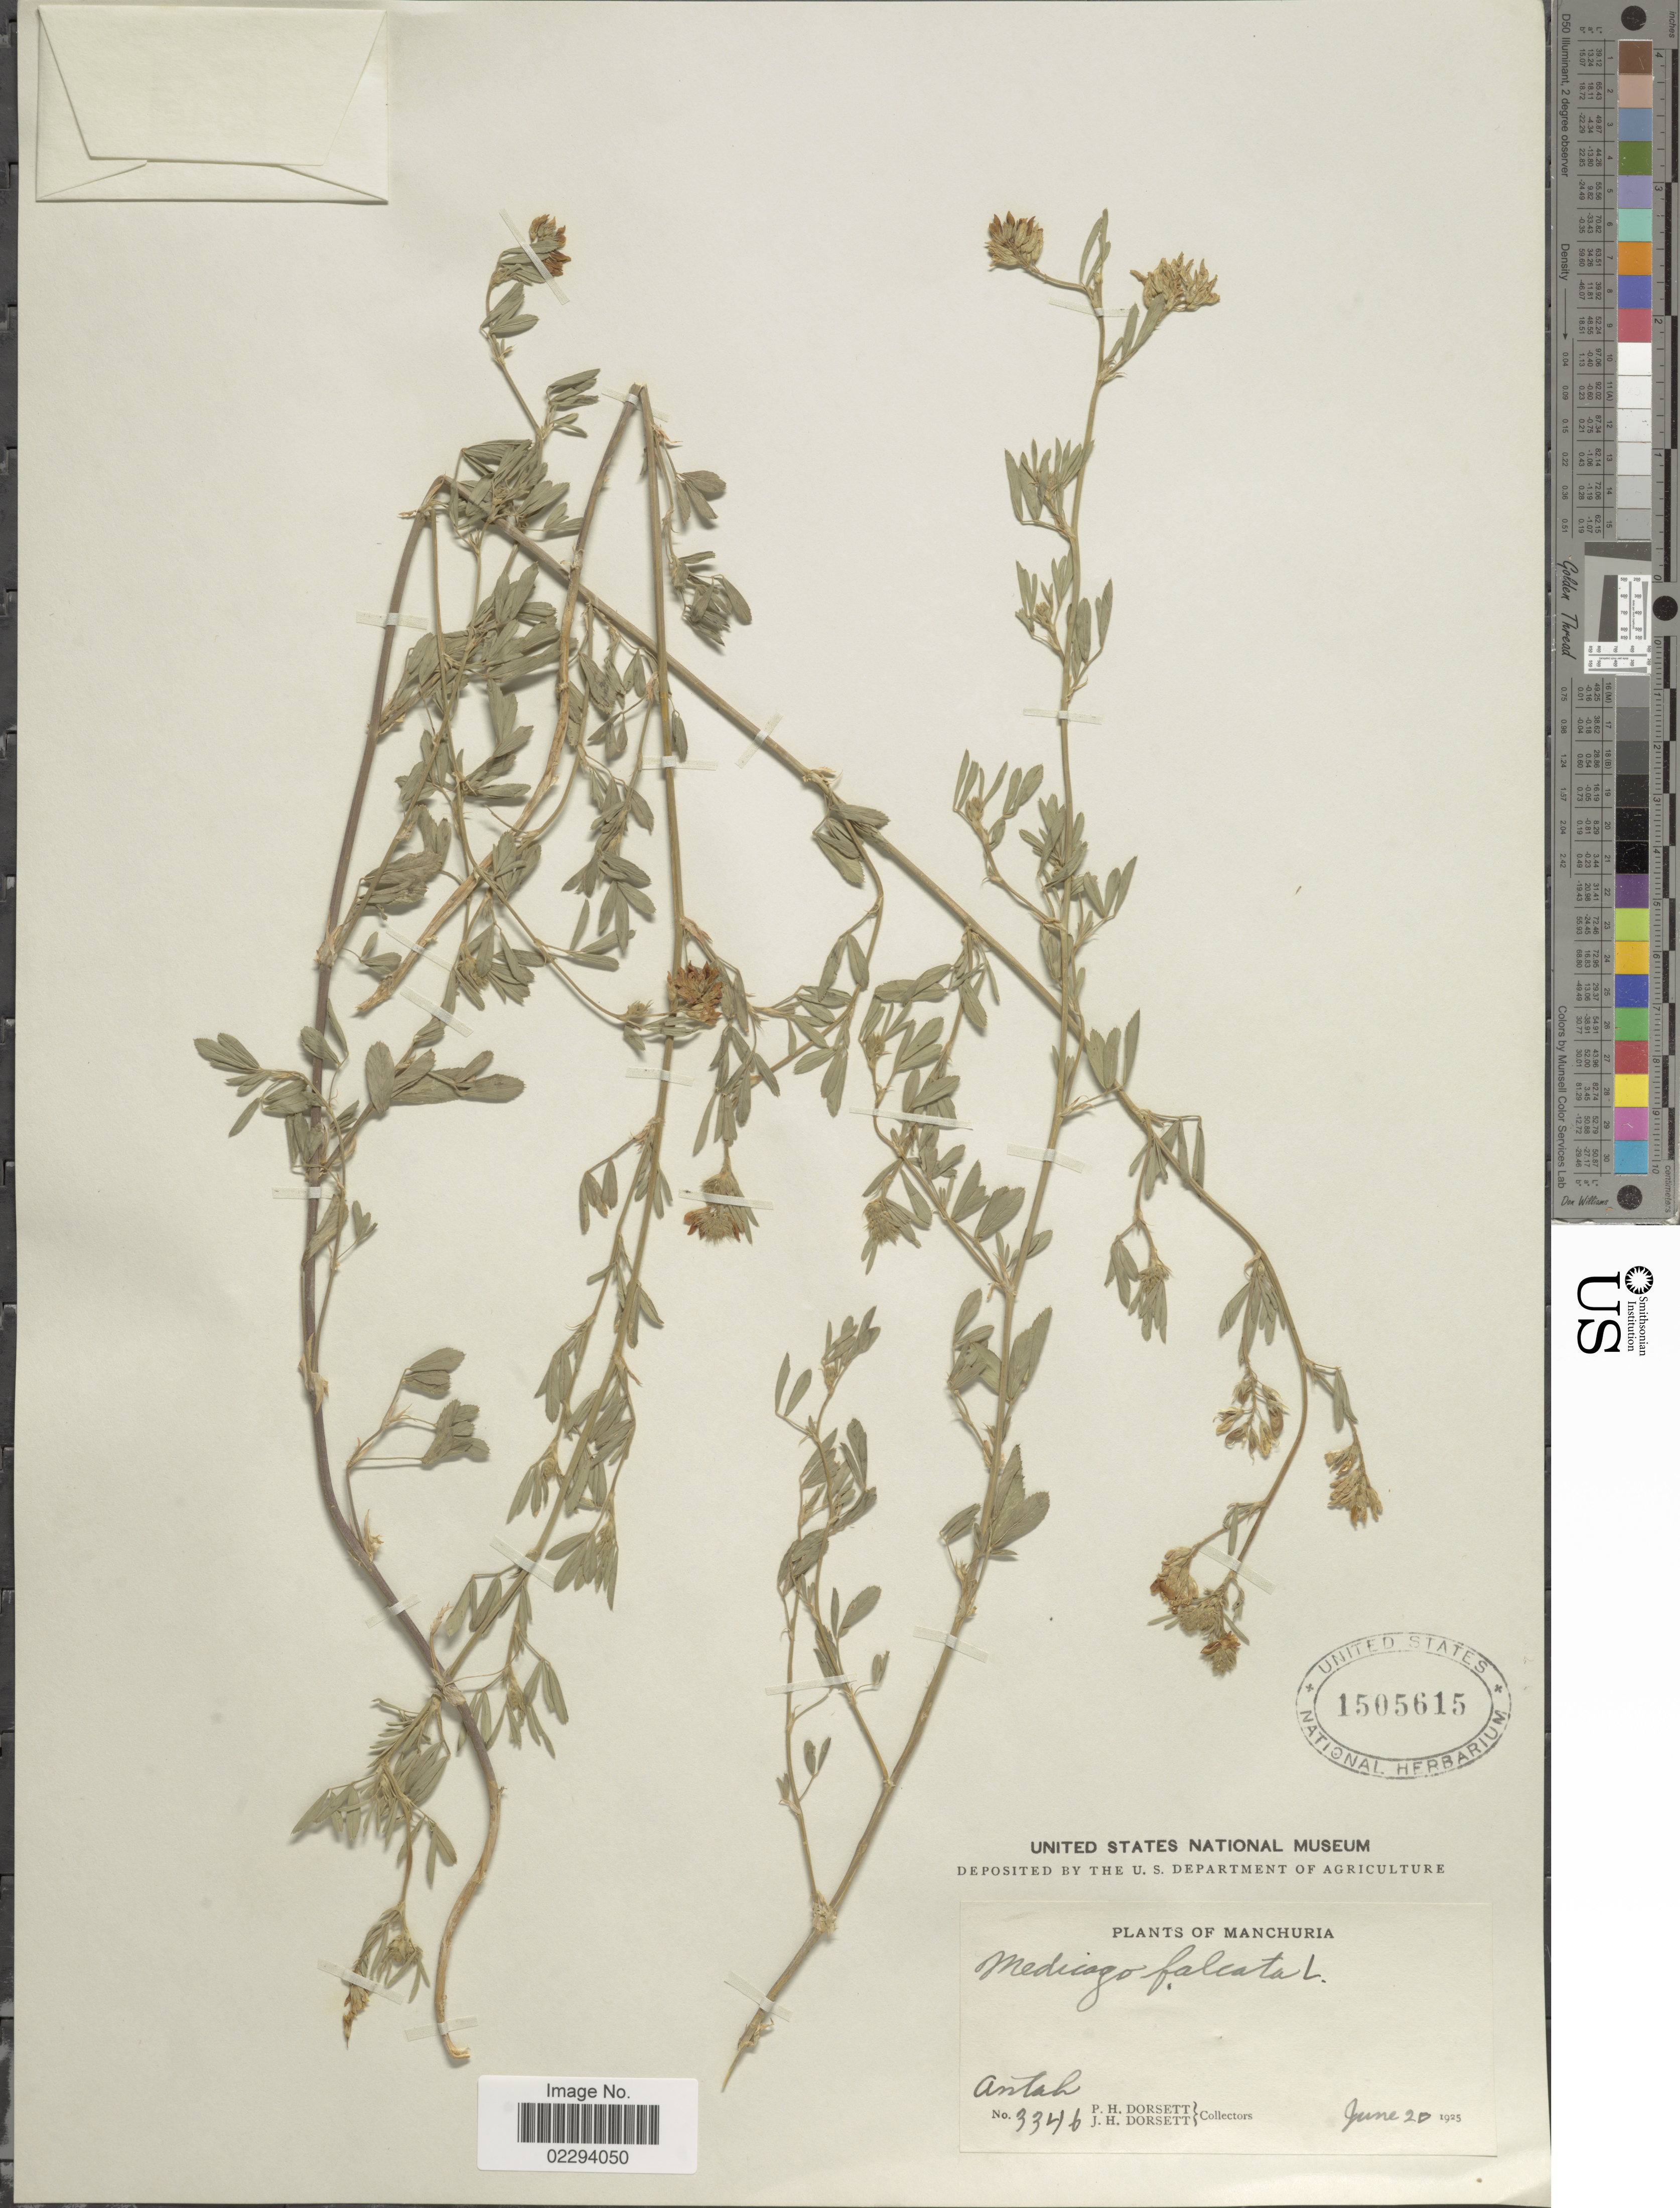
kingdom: Plantae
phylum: Tracheophyta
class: Magnoliopsida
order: Fabales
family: Fabaceae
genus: Medicago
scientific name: Medicago falcata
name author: L.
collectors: P. H. Dorsett & J. Dorsett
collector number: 3346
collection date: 1925-06-20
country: China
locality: Manchuria. Antah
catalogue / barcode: US 1505615